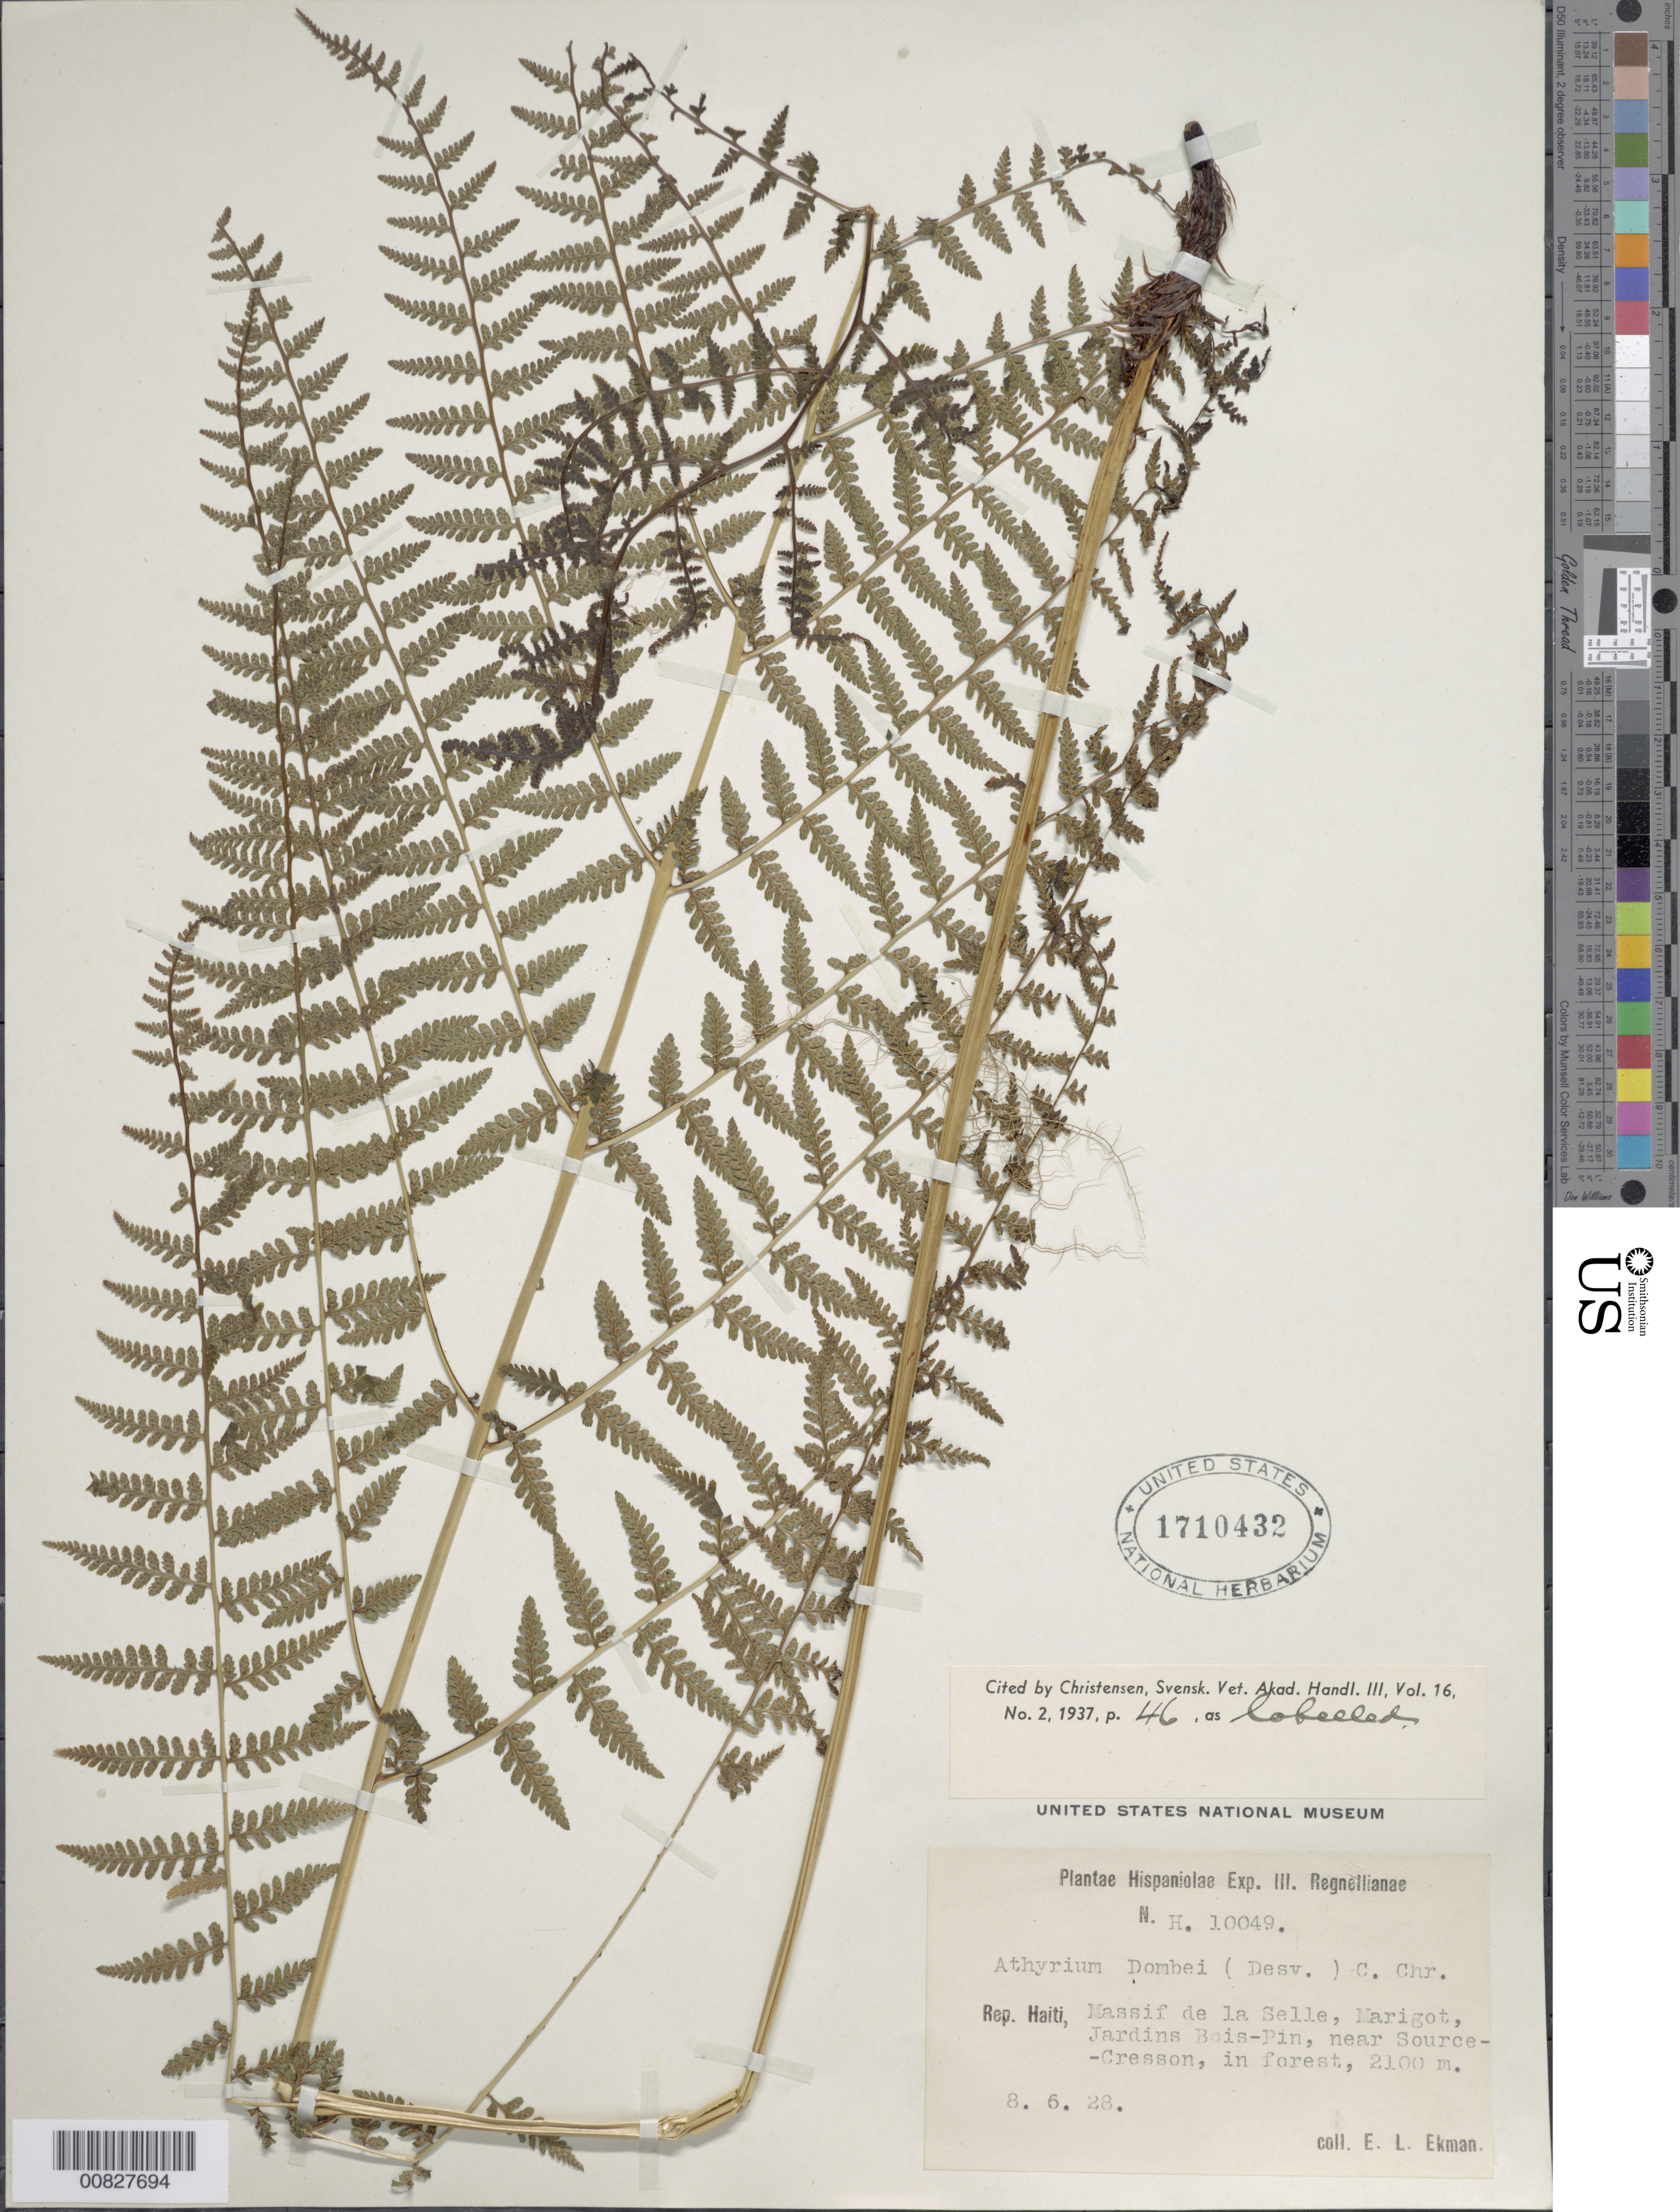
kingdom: Plantae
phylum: Tracheophyta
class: Polypodiopsida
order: Polypodiales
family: Athyriaceae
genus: Athyrium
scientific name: Athyrium dombei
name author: (Desv.) C. Chr.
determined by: Christensen, C. F. A.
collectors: E. L. Ekman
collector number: H 10049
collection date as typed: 08 Jun 1928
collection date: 1928-06-08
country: Haiti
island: Hispaniola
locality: Massif de la Selle, Marigot, Jardins Bois-Pin, near Source-Cresson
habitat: Forest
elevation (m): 2100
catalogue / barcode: US 1710432